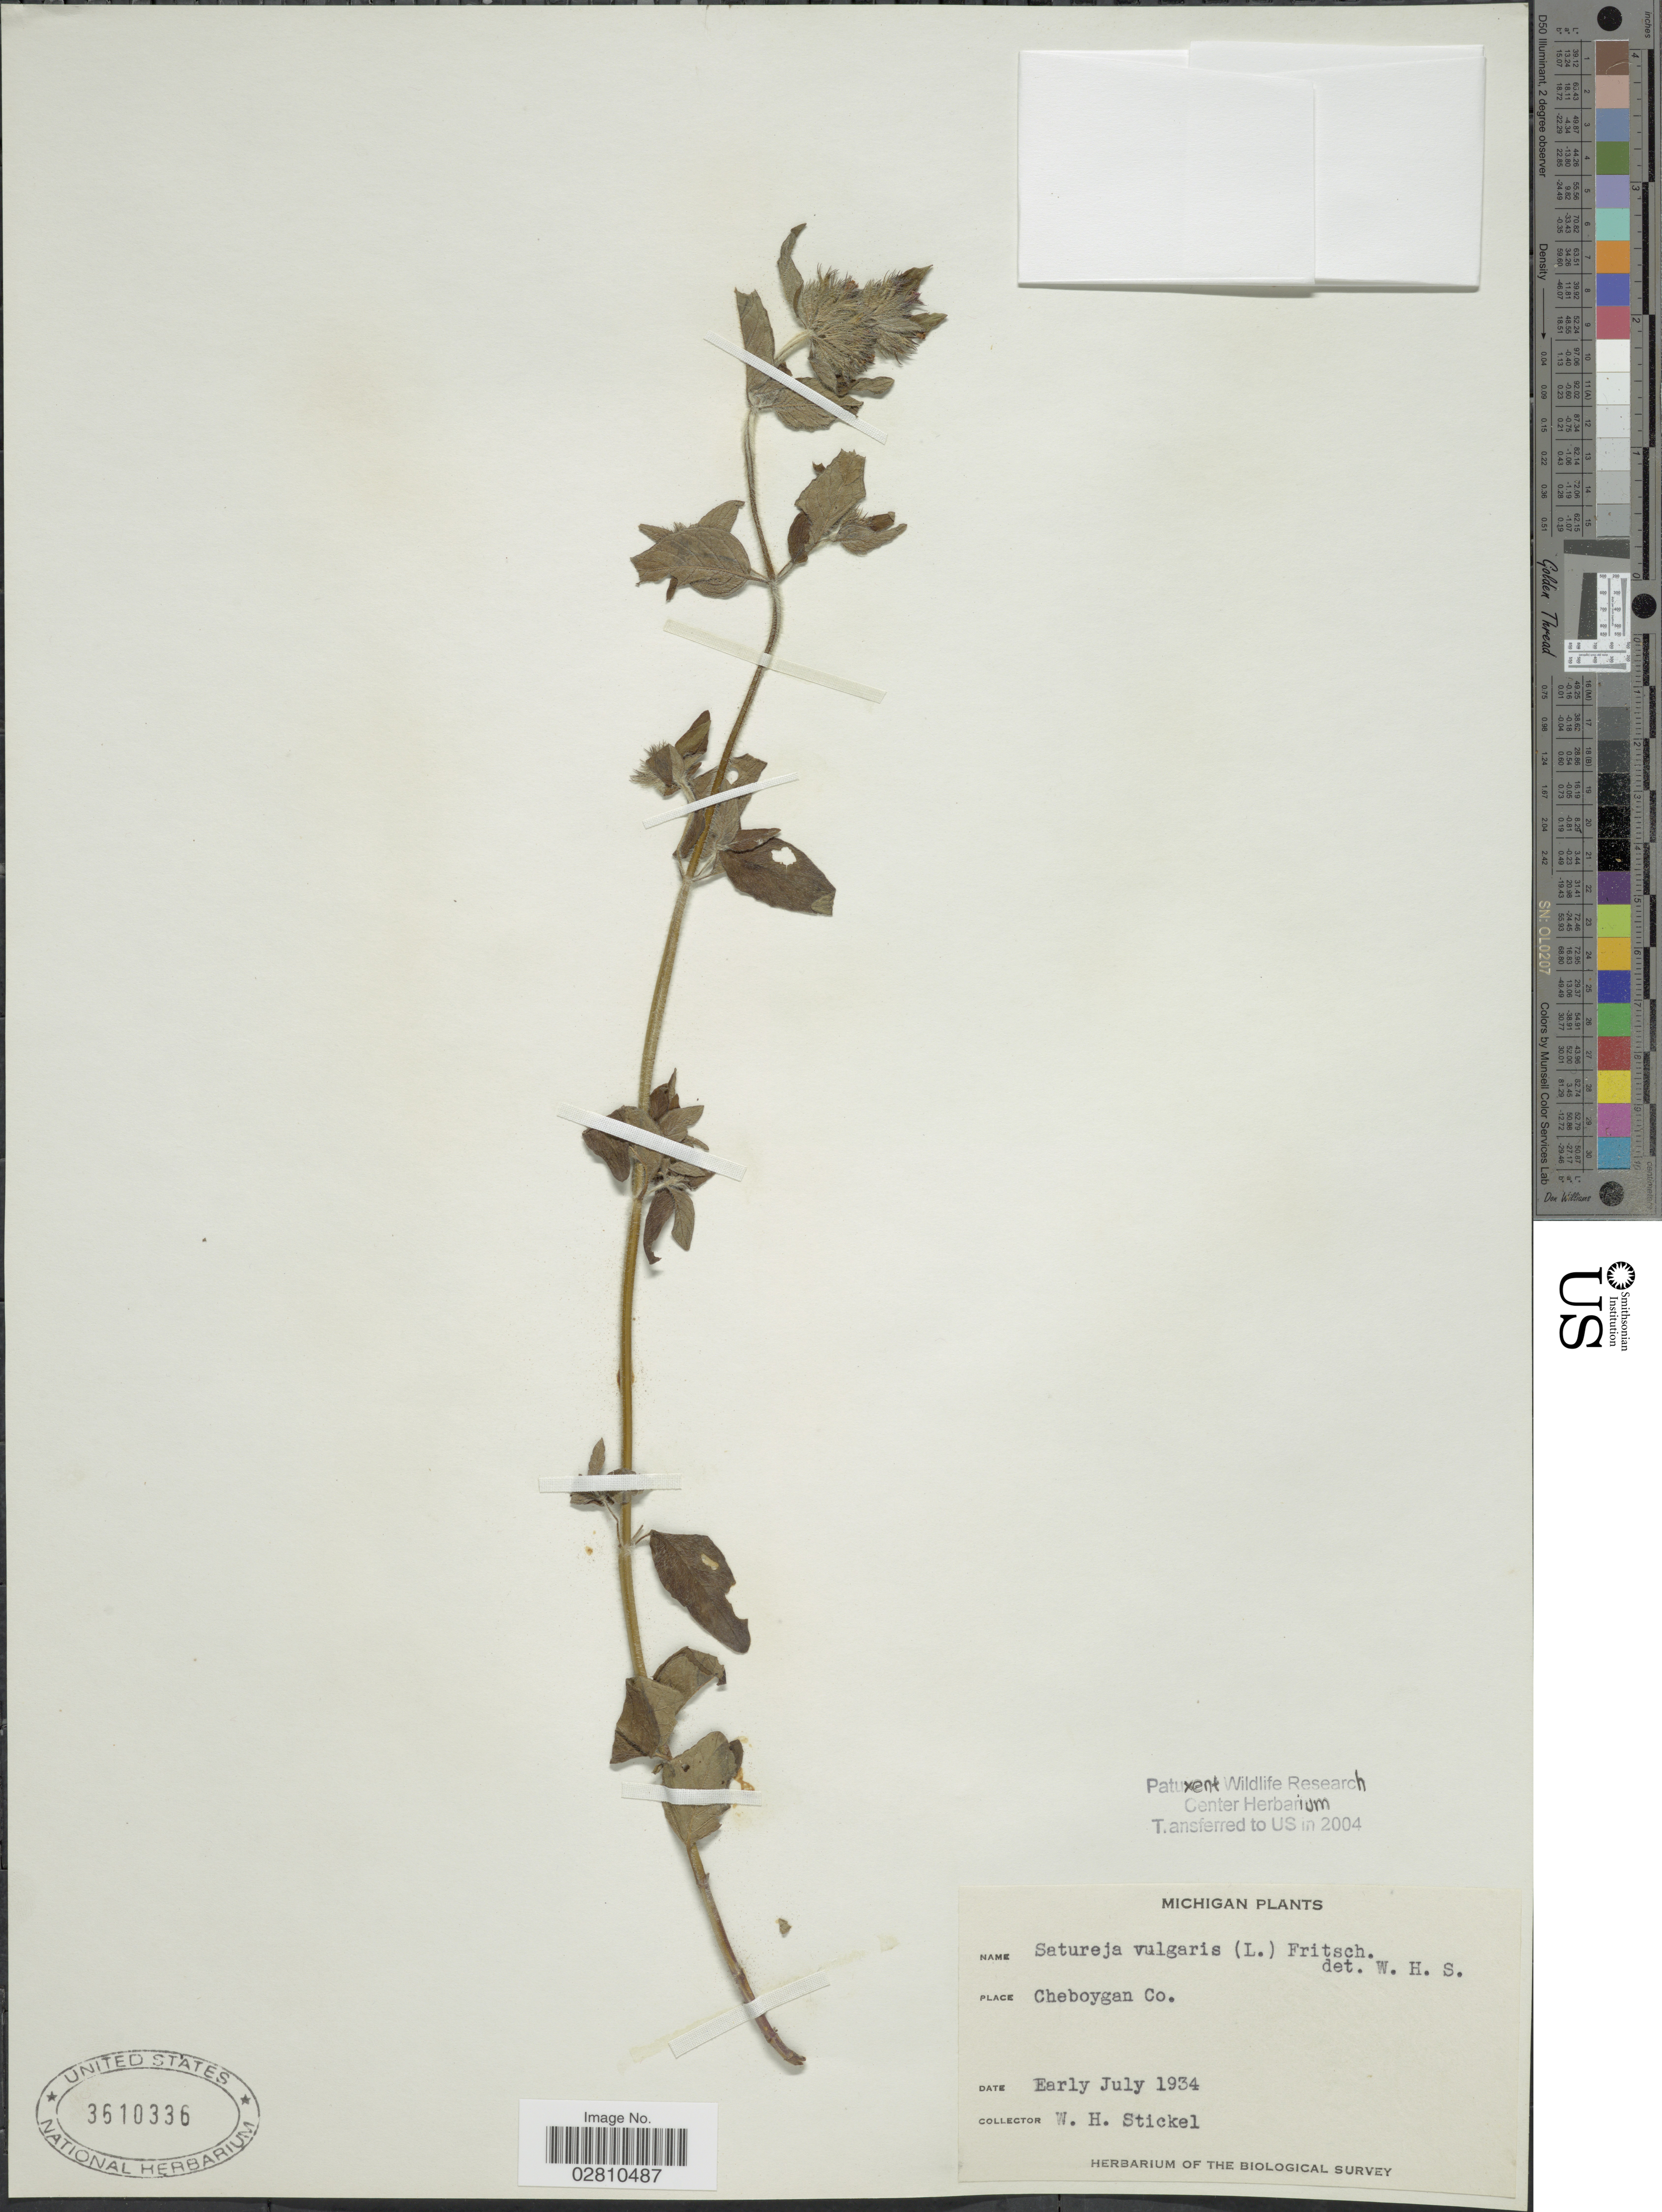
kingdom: Plantae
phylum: Tracheophyta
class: Magnoliopsida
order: Lamiales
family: Lamiaceae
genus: Clinopodium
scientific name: Clinopodium vulgare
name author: L.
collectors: W. Stickel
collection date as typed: Early July 1934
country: United States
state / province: Michigan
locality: Cheboygan Co.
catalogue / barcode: US 3610336